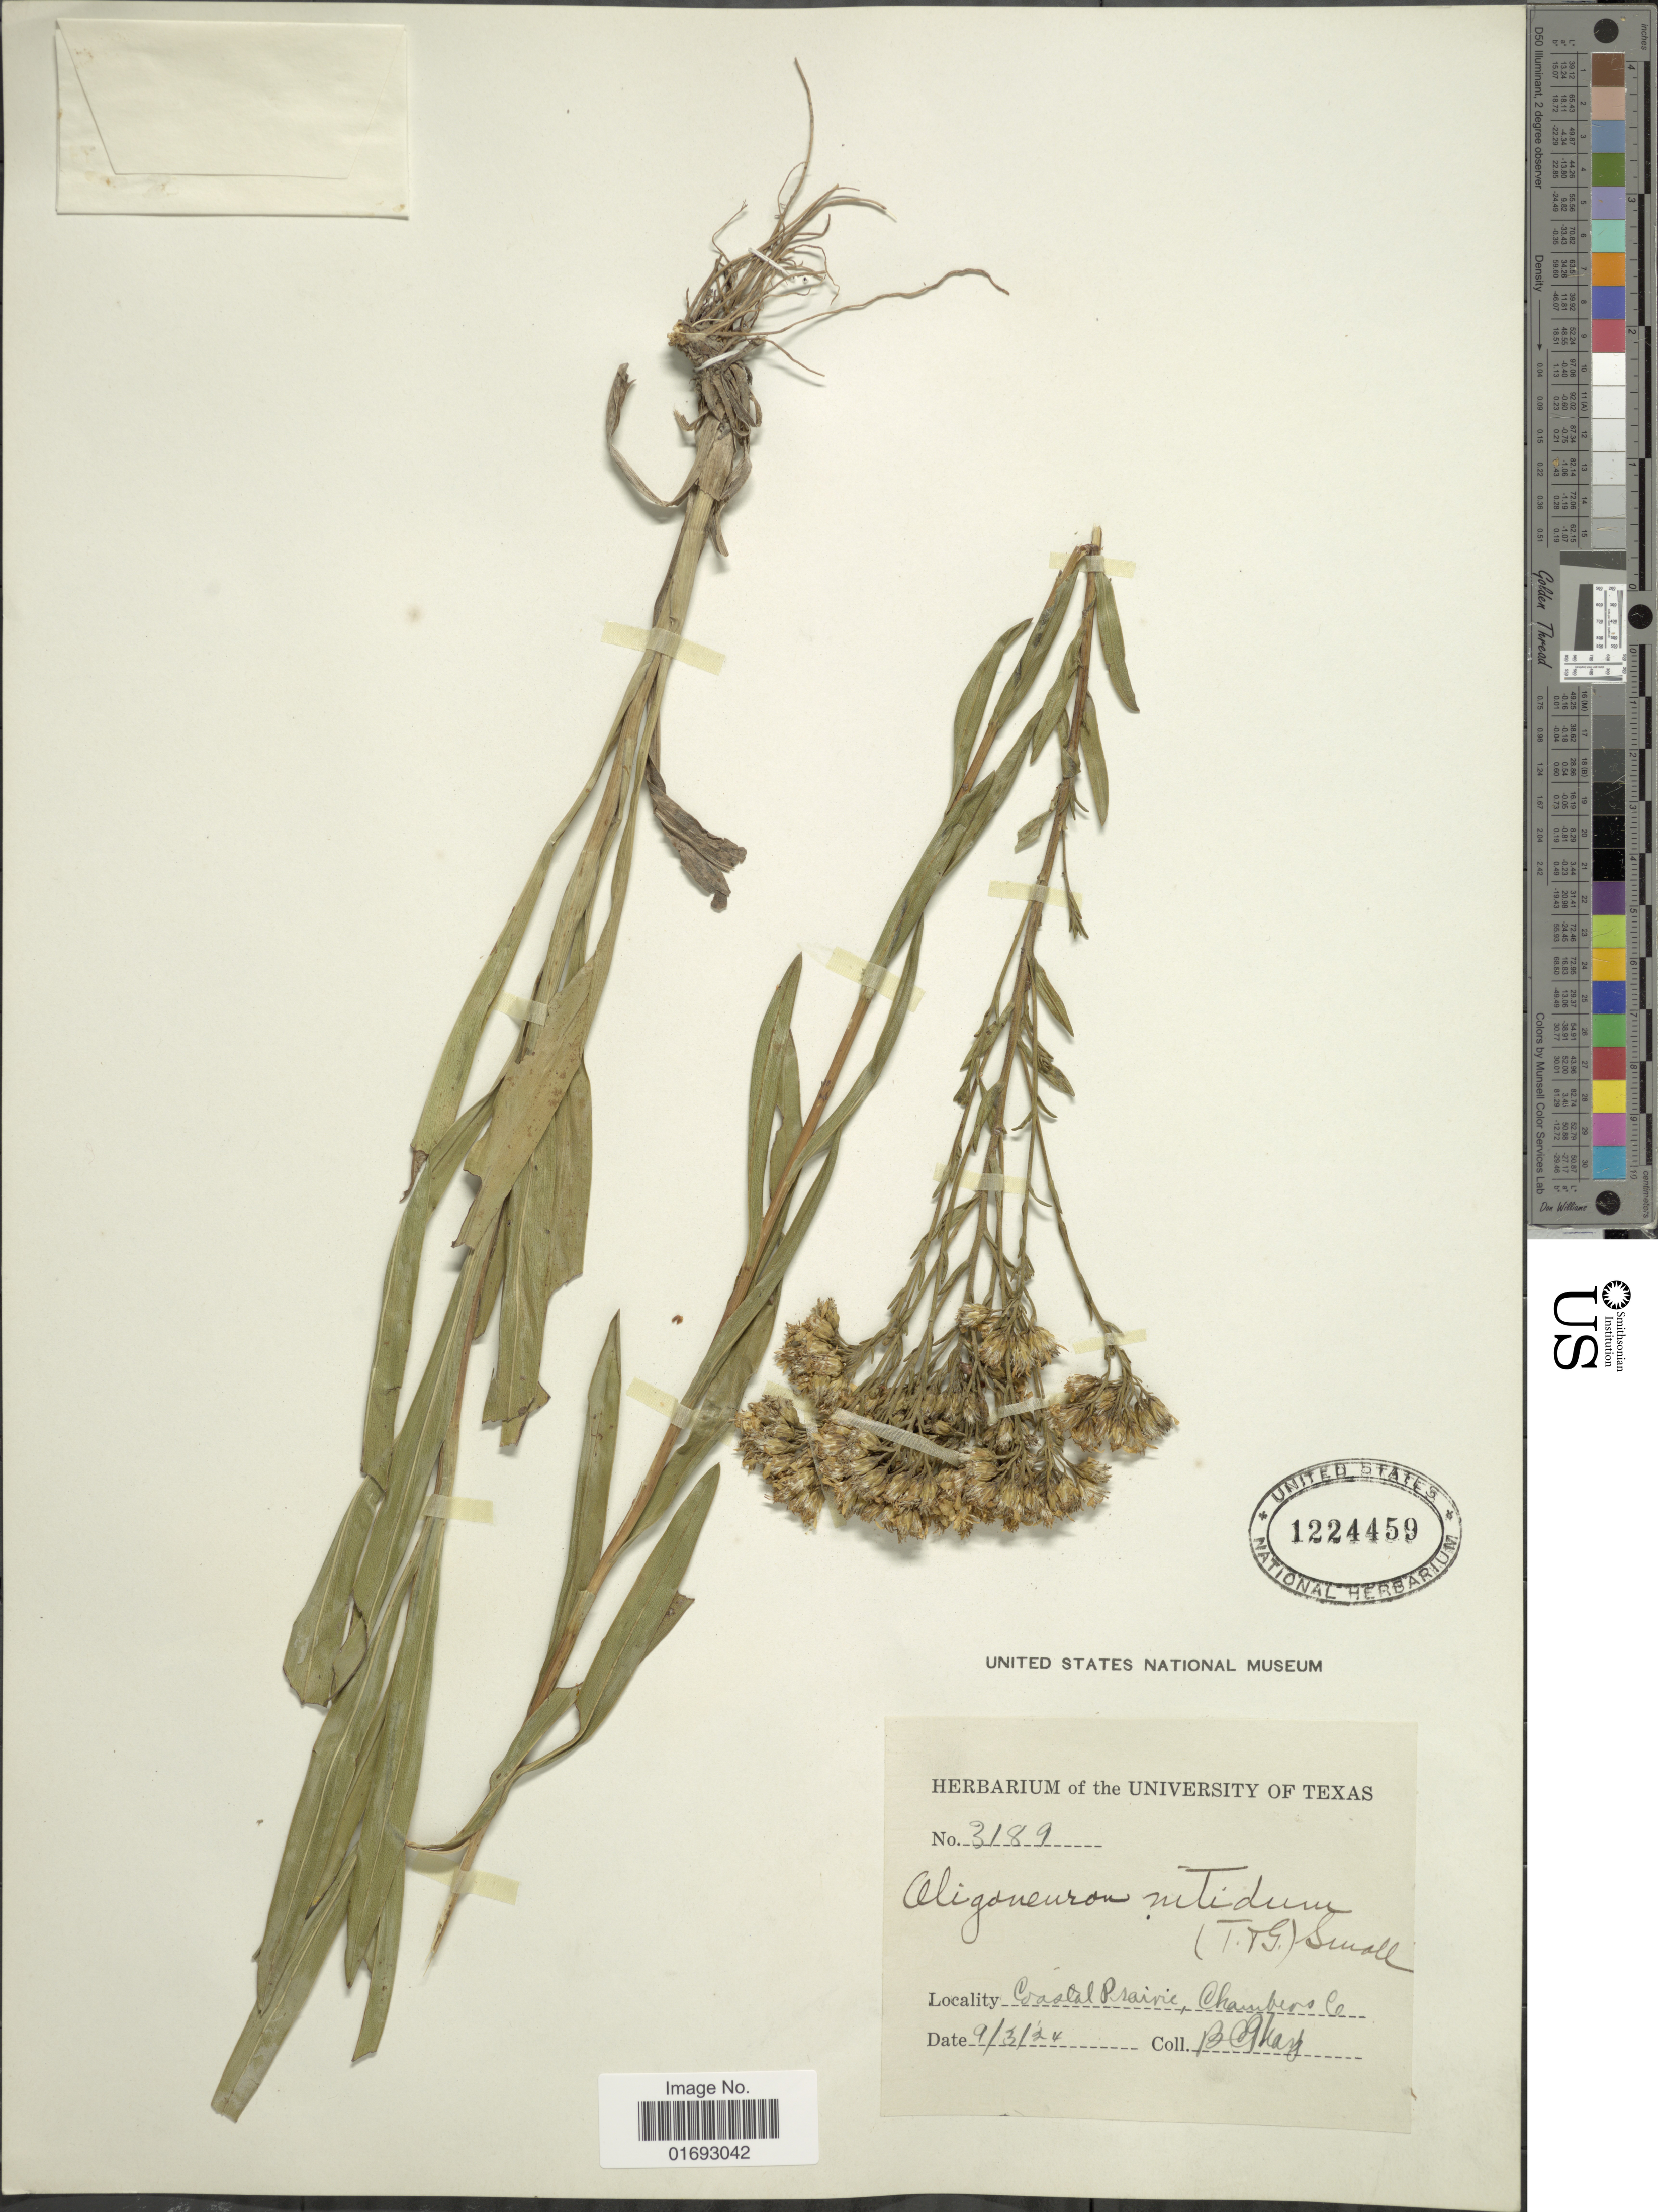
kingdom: Plantae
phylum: Tracheophyta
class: Magnoliopsida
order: Asterales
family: Asteraceae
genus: Oligoneuron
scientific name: Oligoneuron nitidum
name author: (Torr. & A. Gray) Small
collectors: B. C. Tharp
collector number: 3189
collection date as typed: Transcribed d/m/y: 3/9/24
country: United States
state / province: Texas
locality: Coastal Praie, Chambers Co.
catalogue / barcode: US 1224459